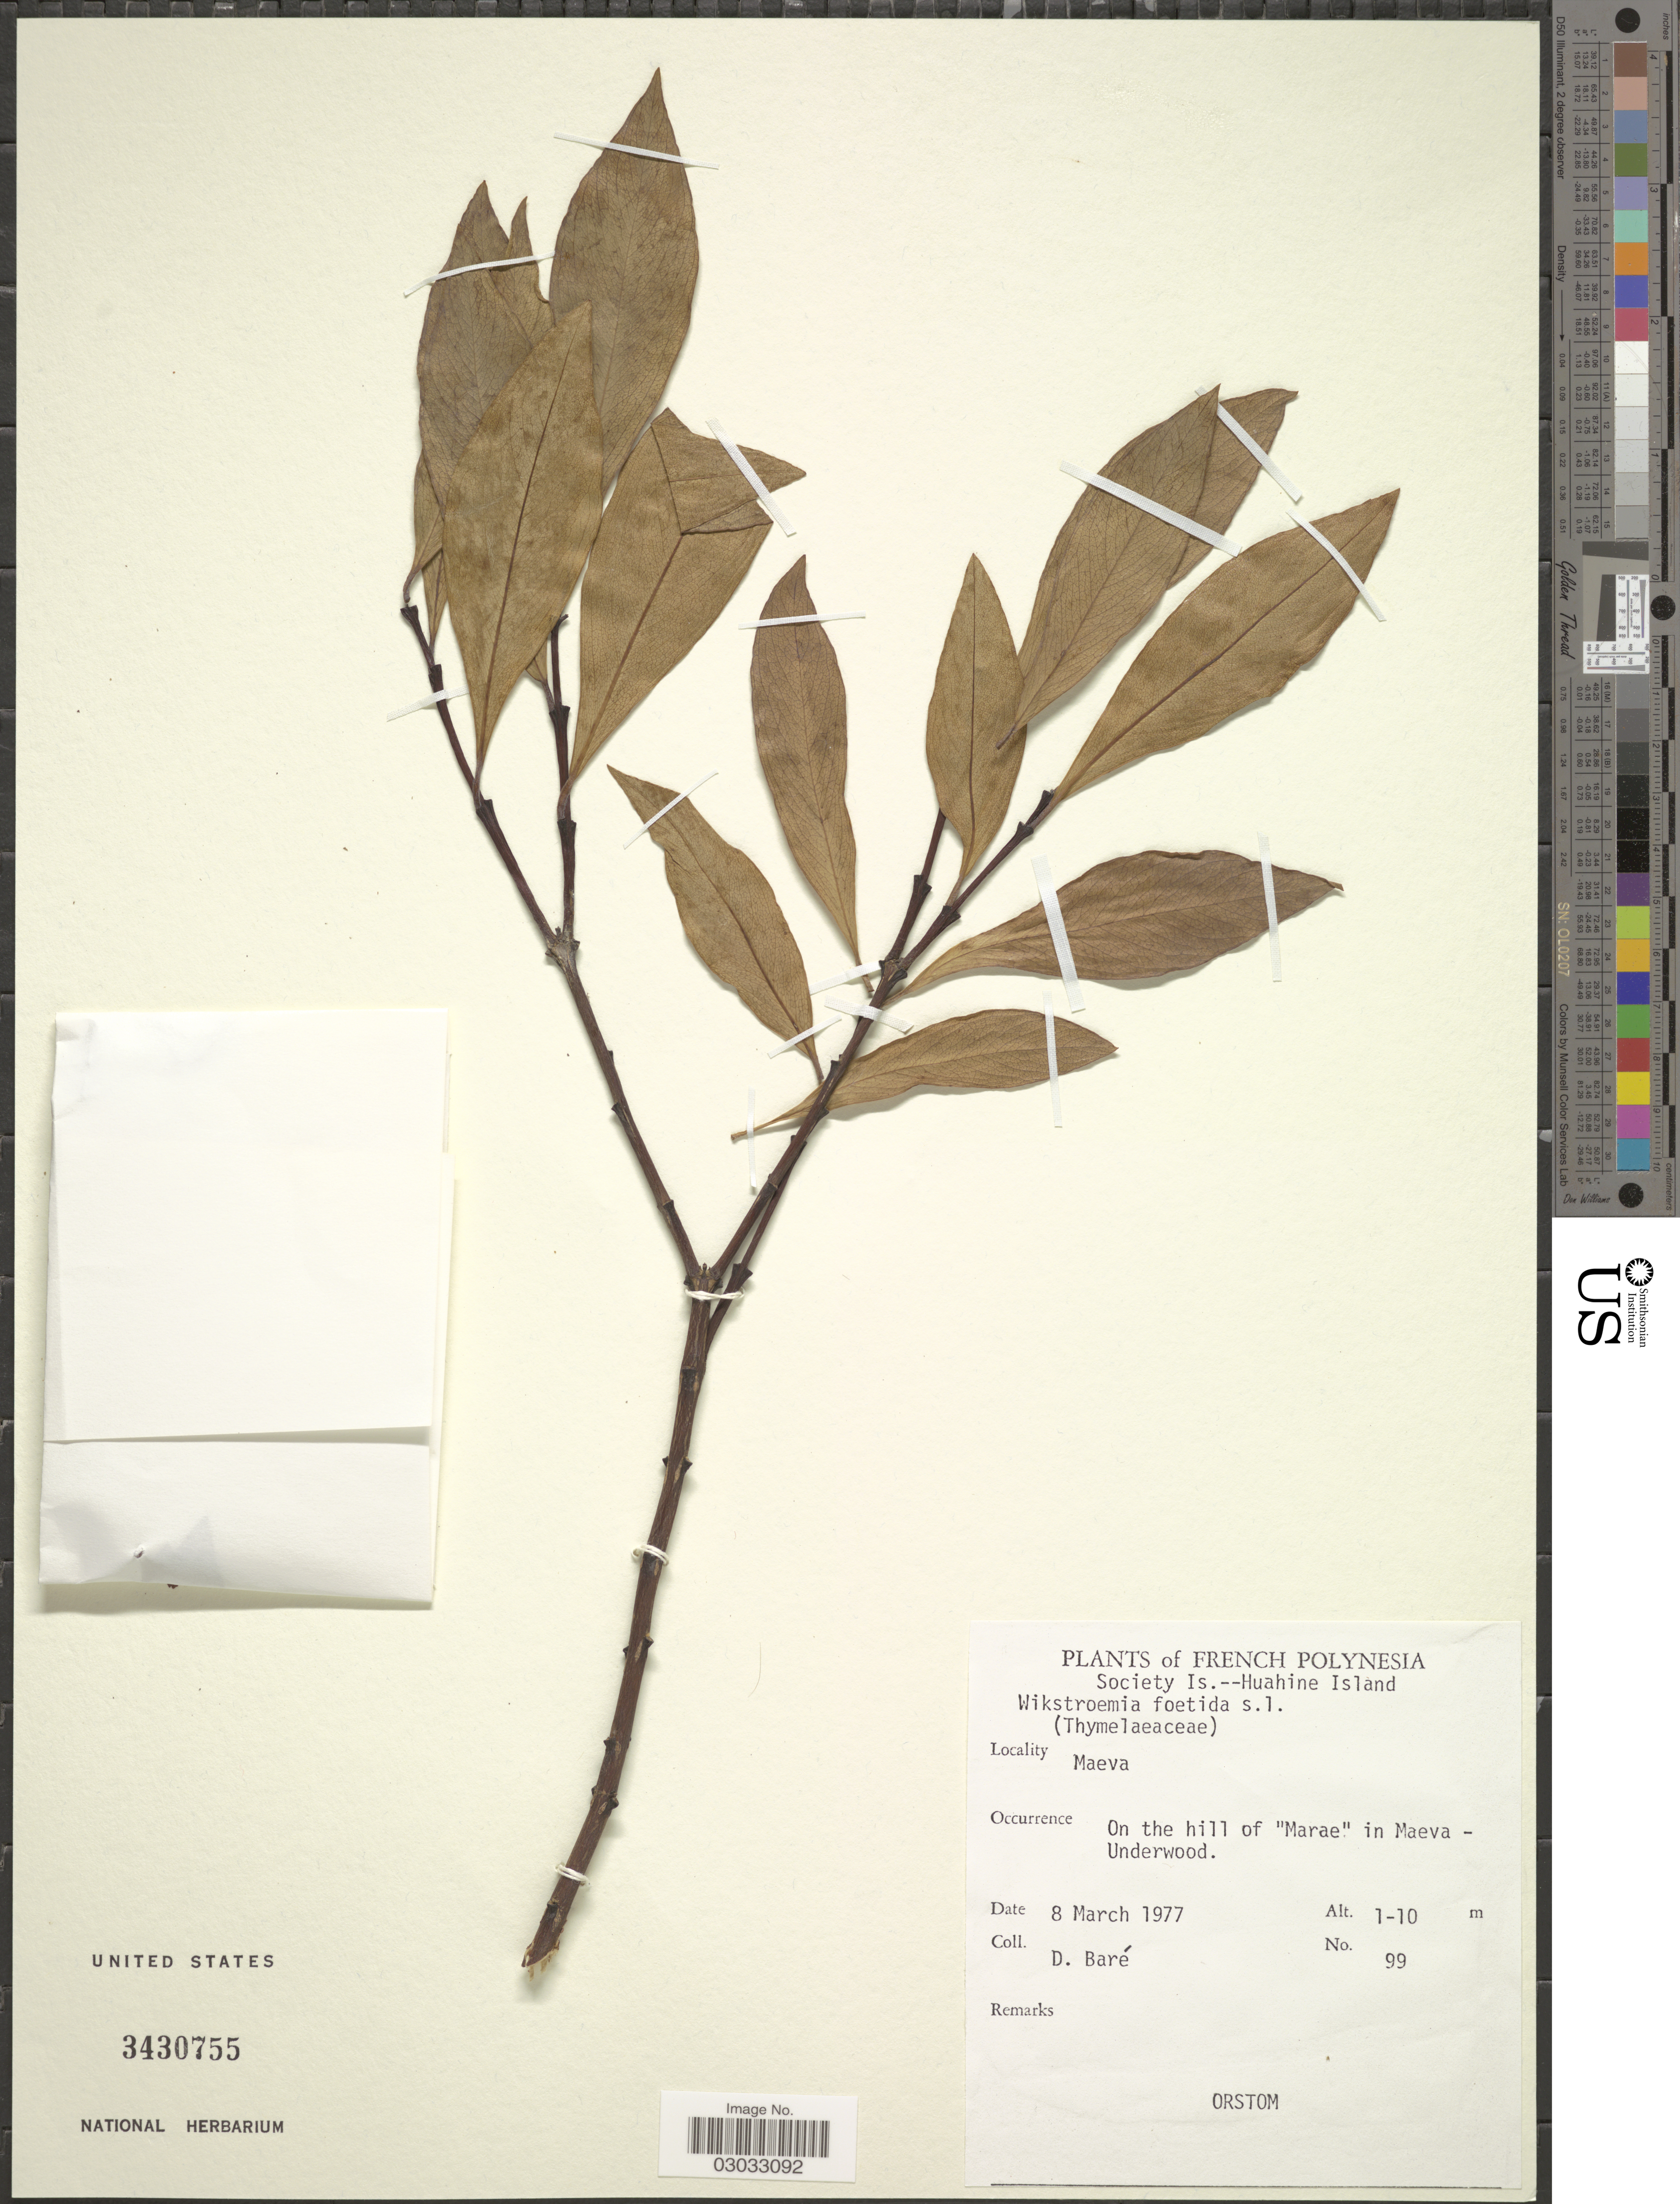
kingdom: Plantae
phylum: Tracheophyta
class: Magnoliopsida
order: Malvales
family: Thymelaeaceae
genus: Wikstroemia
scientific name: Wikstroemia coriacea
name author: Seem.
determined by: Wagner, W. L., (BOT), Smithsonian Institution - National Museum of Natural History (UNITED STATES)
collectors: D. Baré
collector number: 99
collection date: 1977-03-08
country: French Polynesia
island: Huahine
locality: Society Is., Huahine Island, Maeva, On the hill of "Marae" in Maeva-Underwood.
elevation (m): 1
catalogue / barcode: US 3430755